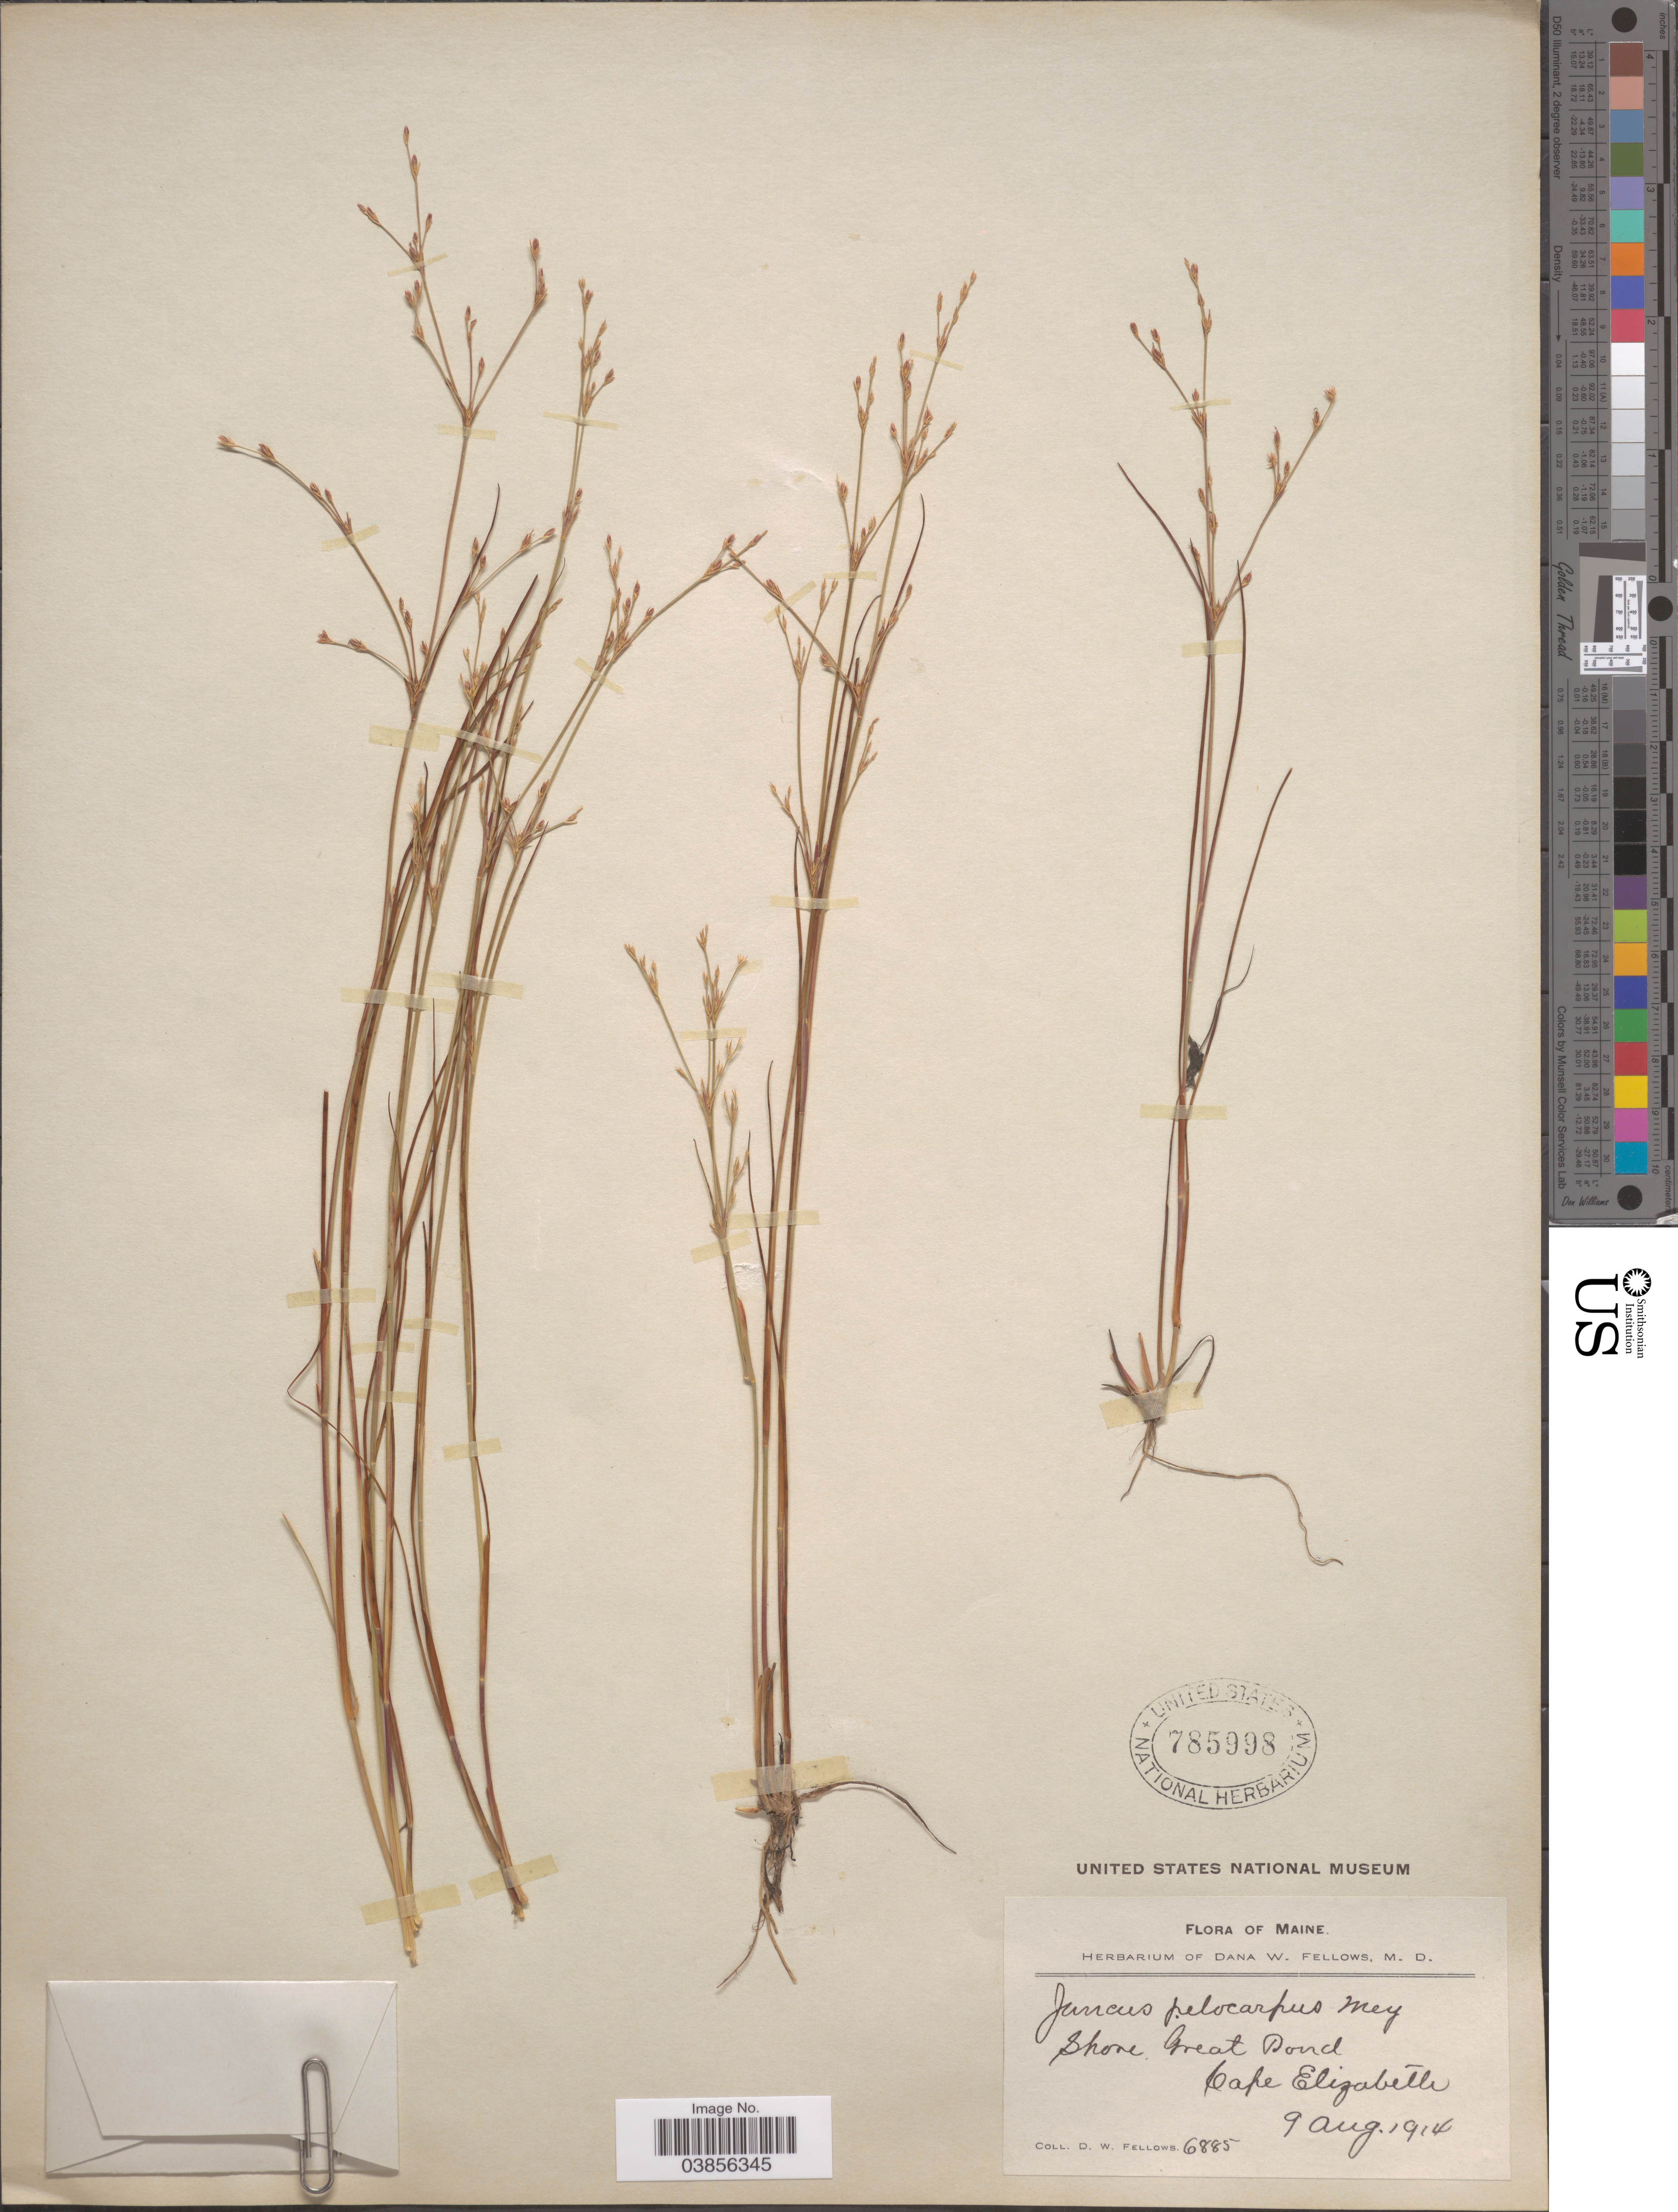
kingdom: Plantae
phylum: Tracheophyta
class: Liliopsida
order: Poales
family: Juncaceae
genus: Juncus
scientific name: Juncus pelocarpus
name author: E. Mey.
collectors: D. W. Fellows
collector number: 6885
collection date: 1914-08-09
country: United States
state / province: Maine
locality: Shore. Great Pond. Cape Elizabeth.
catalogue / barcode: US 785998